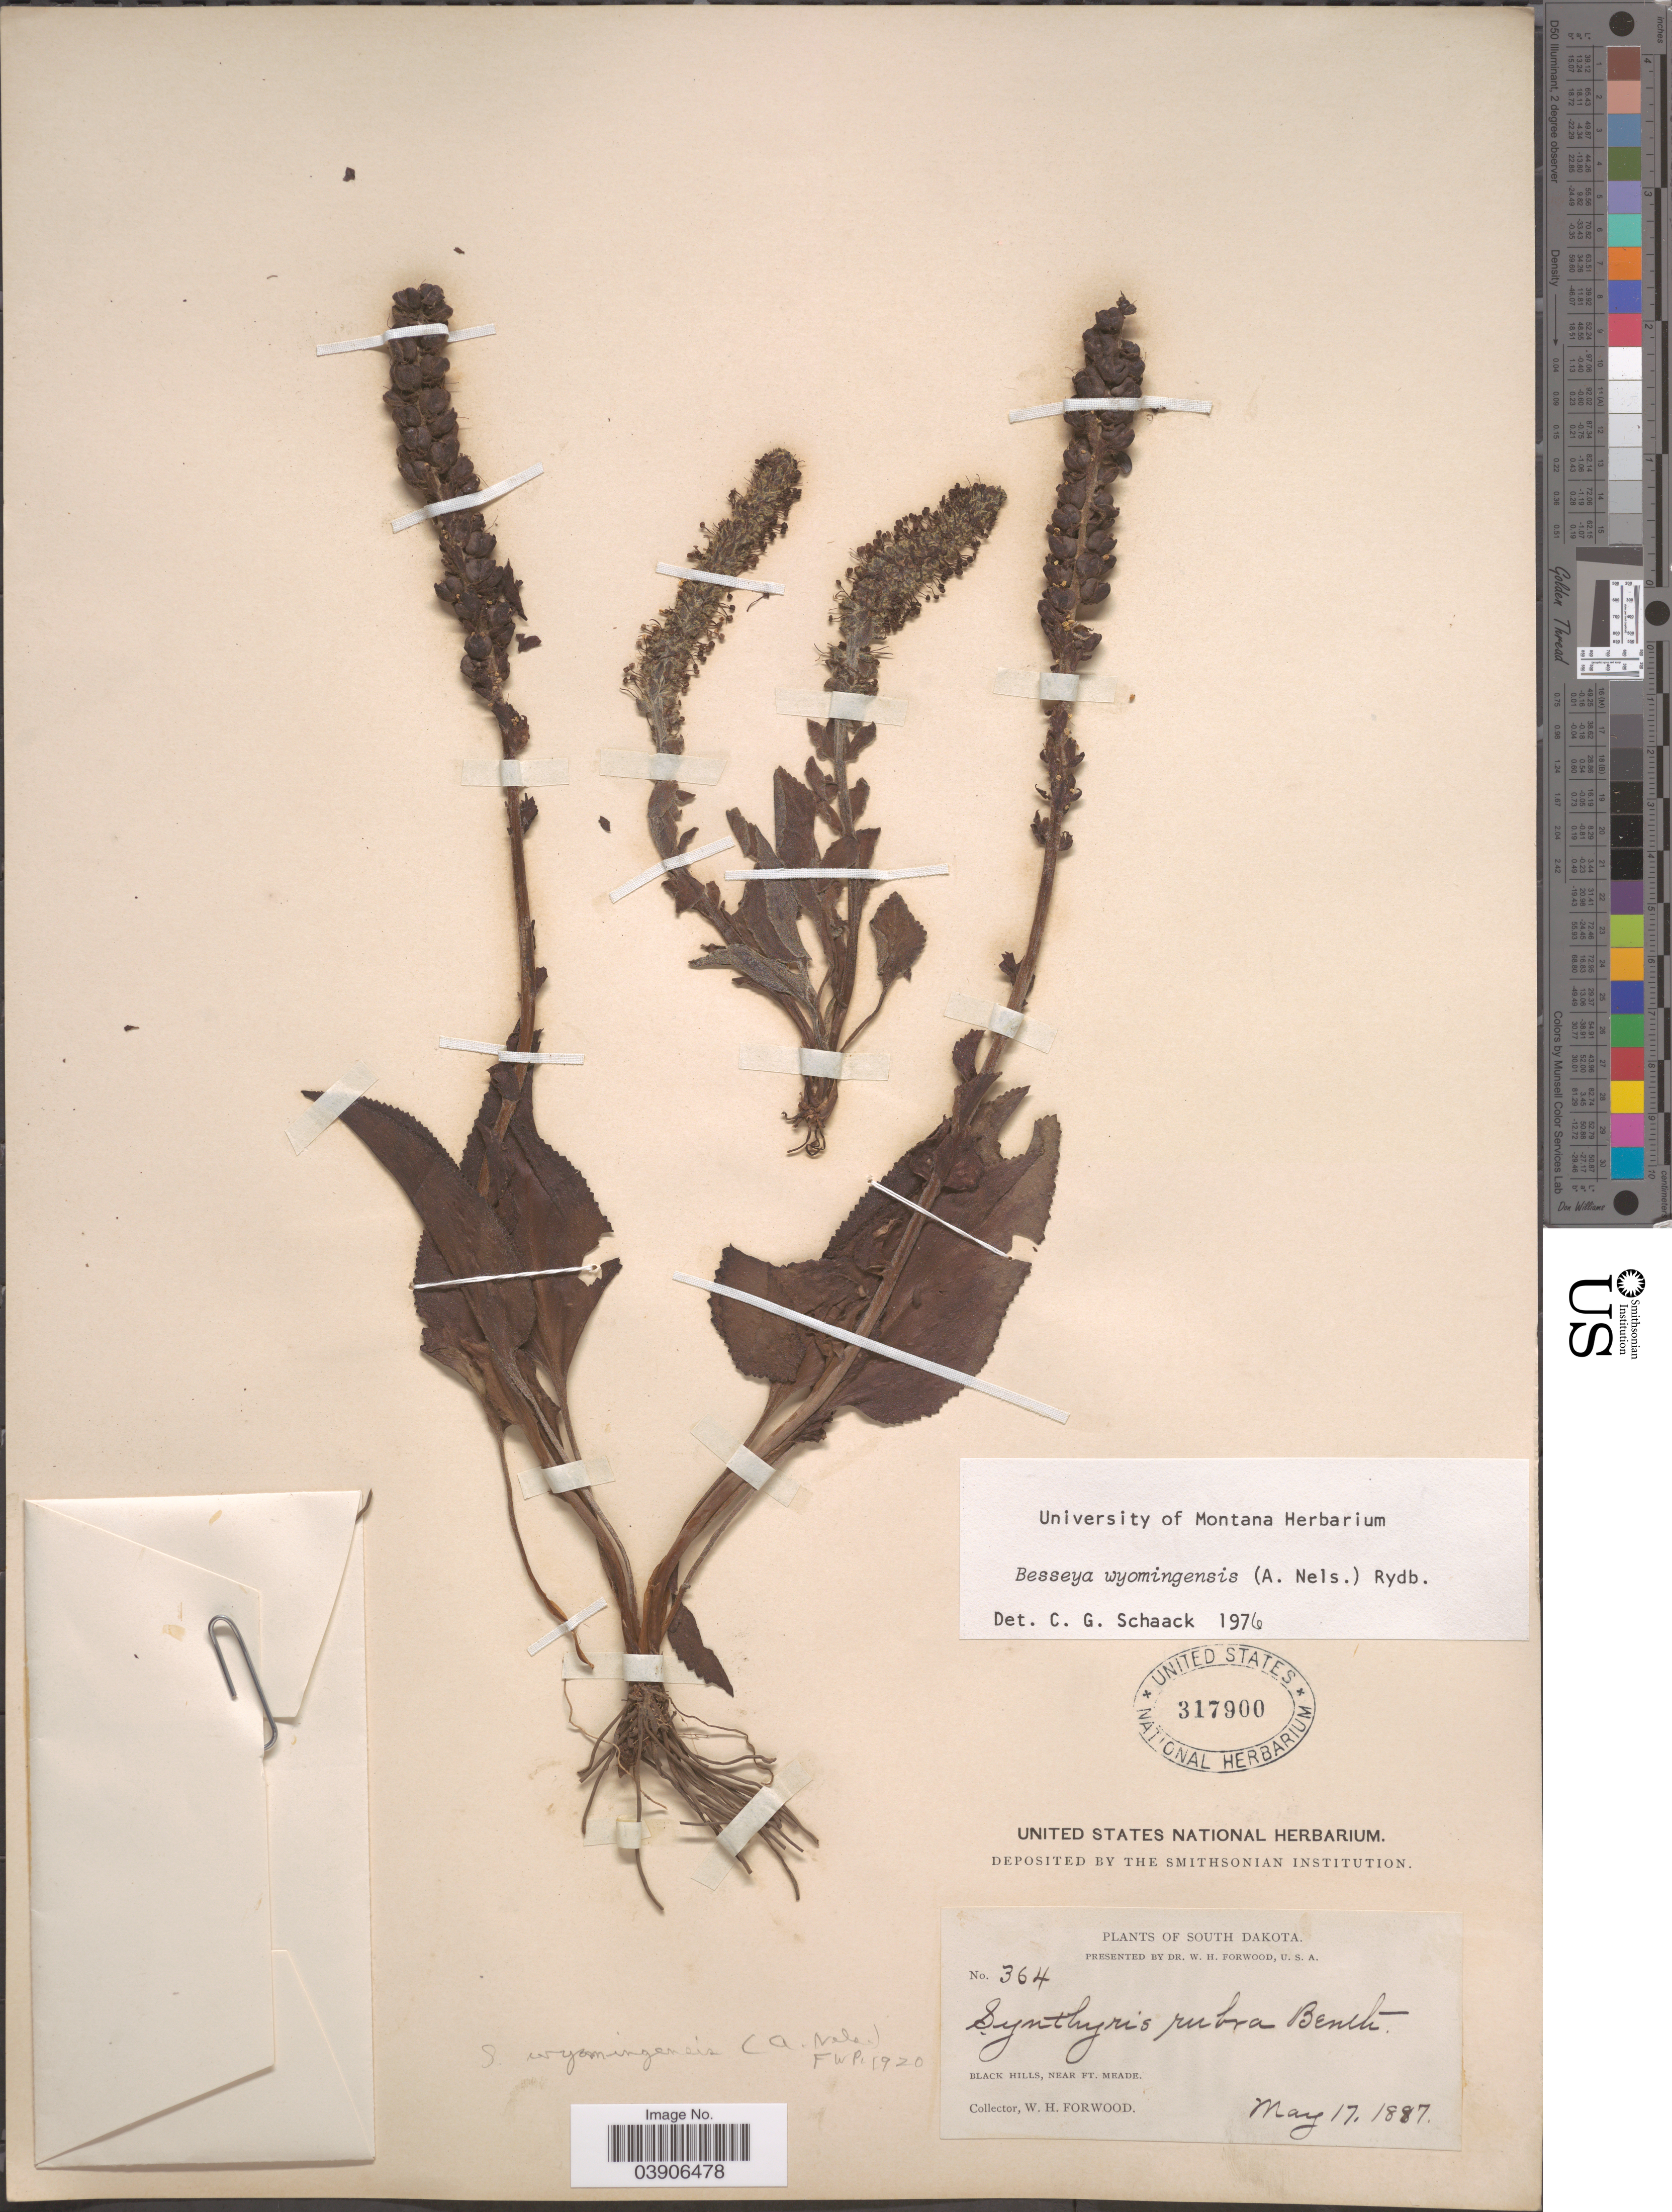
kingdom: Plantae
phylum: Tracheophyta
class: Magnoliopsida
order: Lamiales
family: Plantaginaceae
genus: Synthyris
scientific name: Synthyris wyomingensis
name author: A. Heller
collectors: W. Forwood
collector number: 364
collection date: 1887-05-17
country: United States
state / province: South Dakota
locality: Black Hills, near Ft. Meade.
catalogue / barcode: US 317900